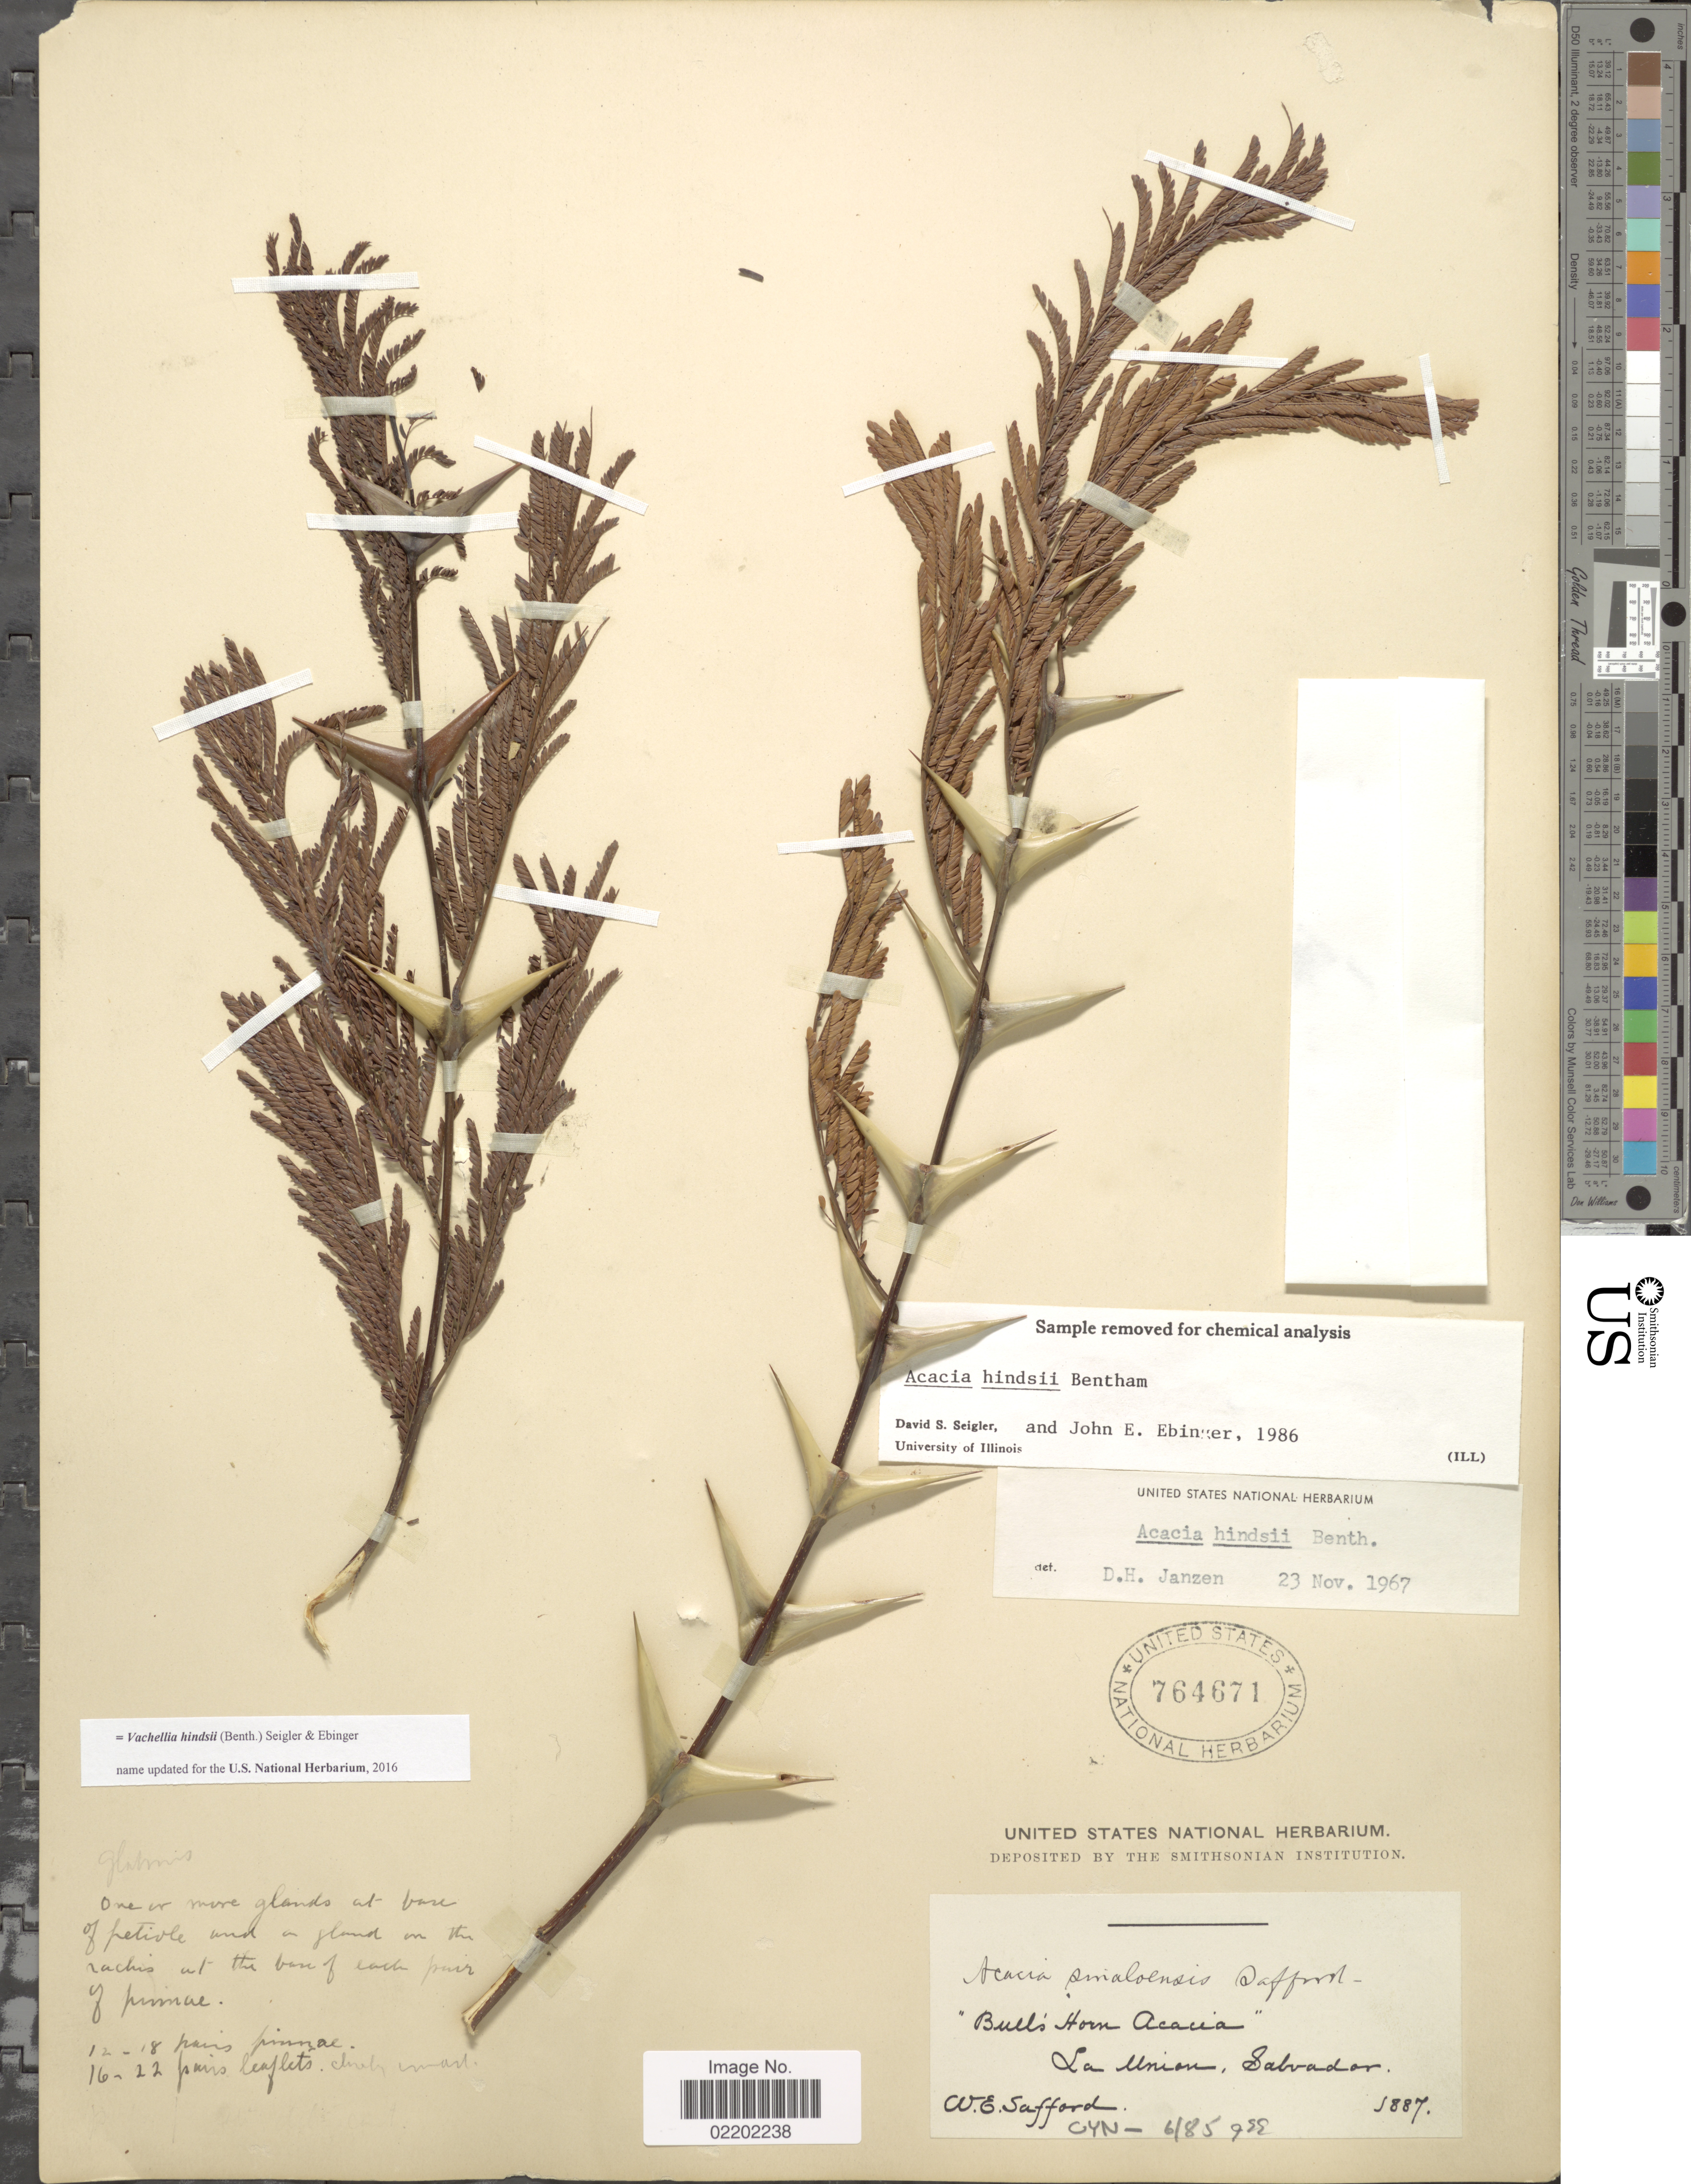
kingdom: Plantae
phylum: Tracheophyta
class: Magnoliopsida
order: Fabales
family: Fabaceae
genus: Vachellia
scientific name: Vachellia hindsii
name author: (Benth.) Seigler & Ebinger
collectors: W. E. Safford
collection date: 1887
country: El Salvador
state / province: La Union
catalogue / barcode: US 764671